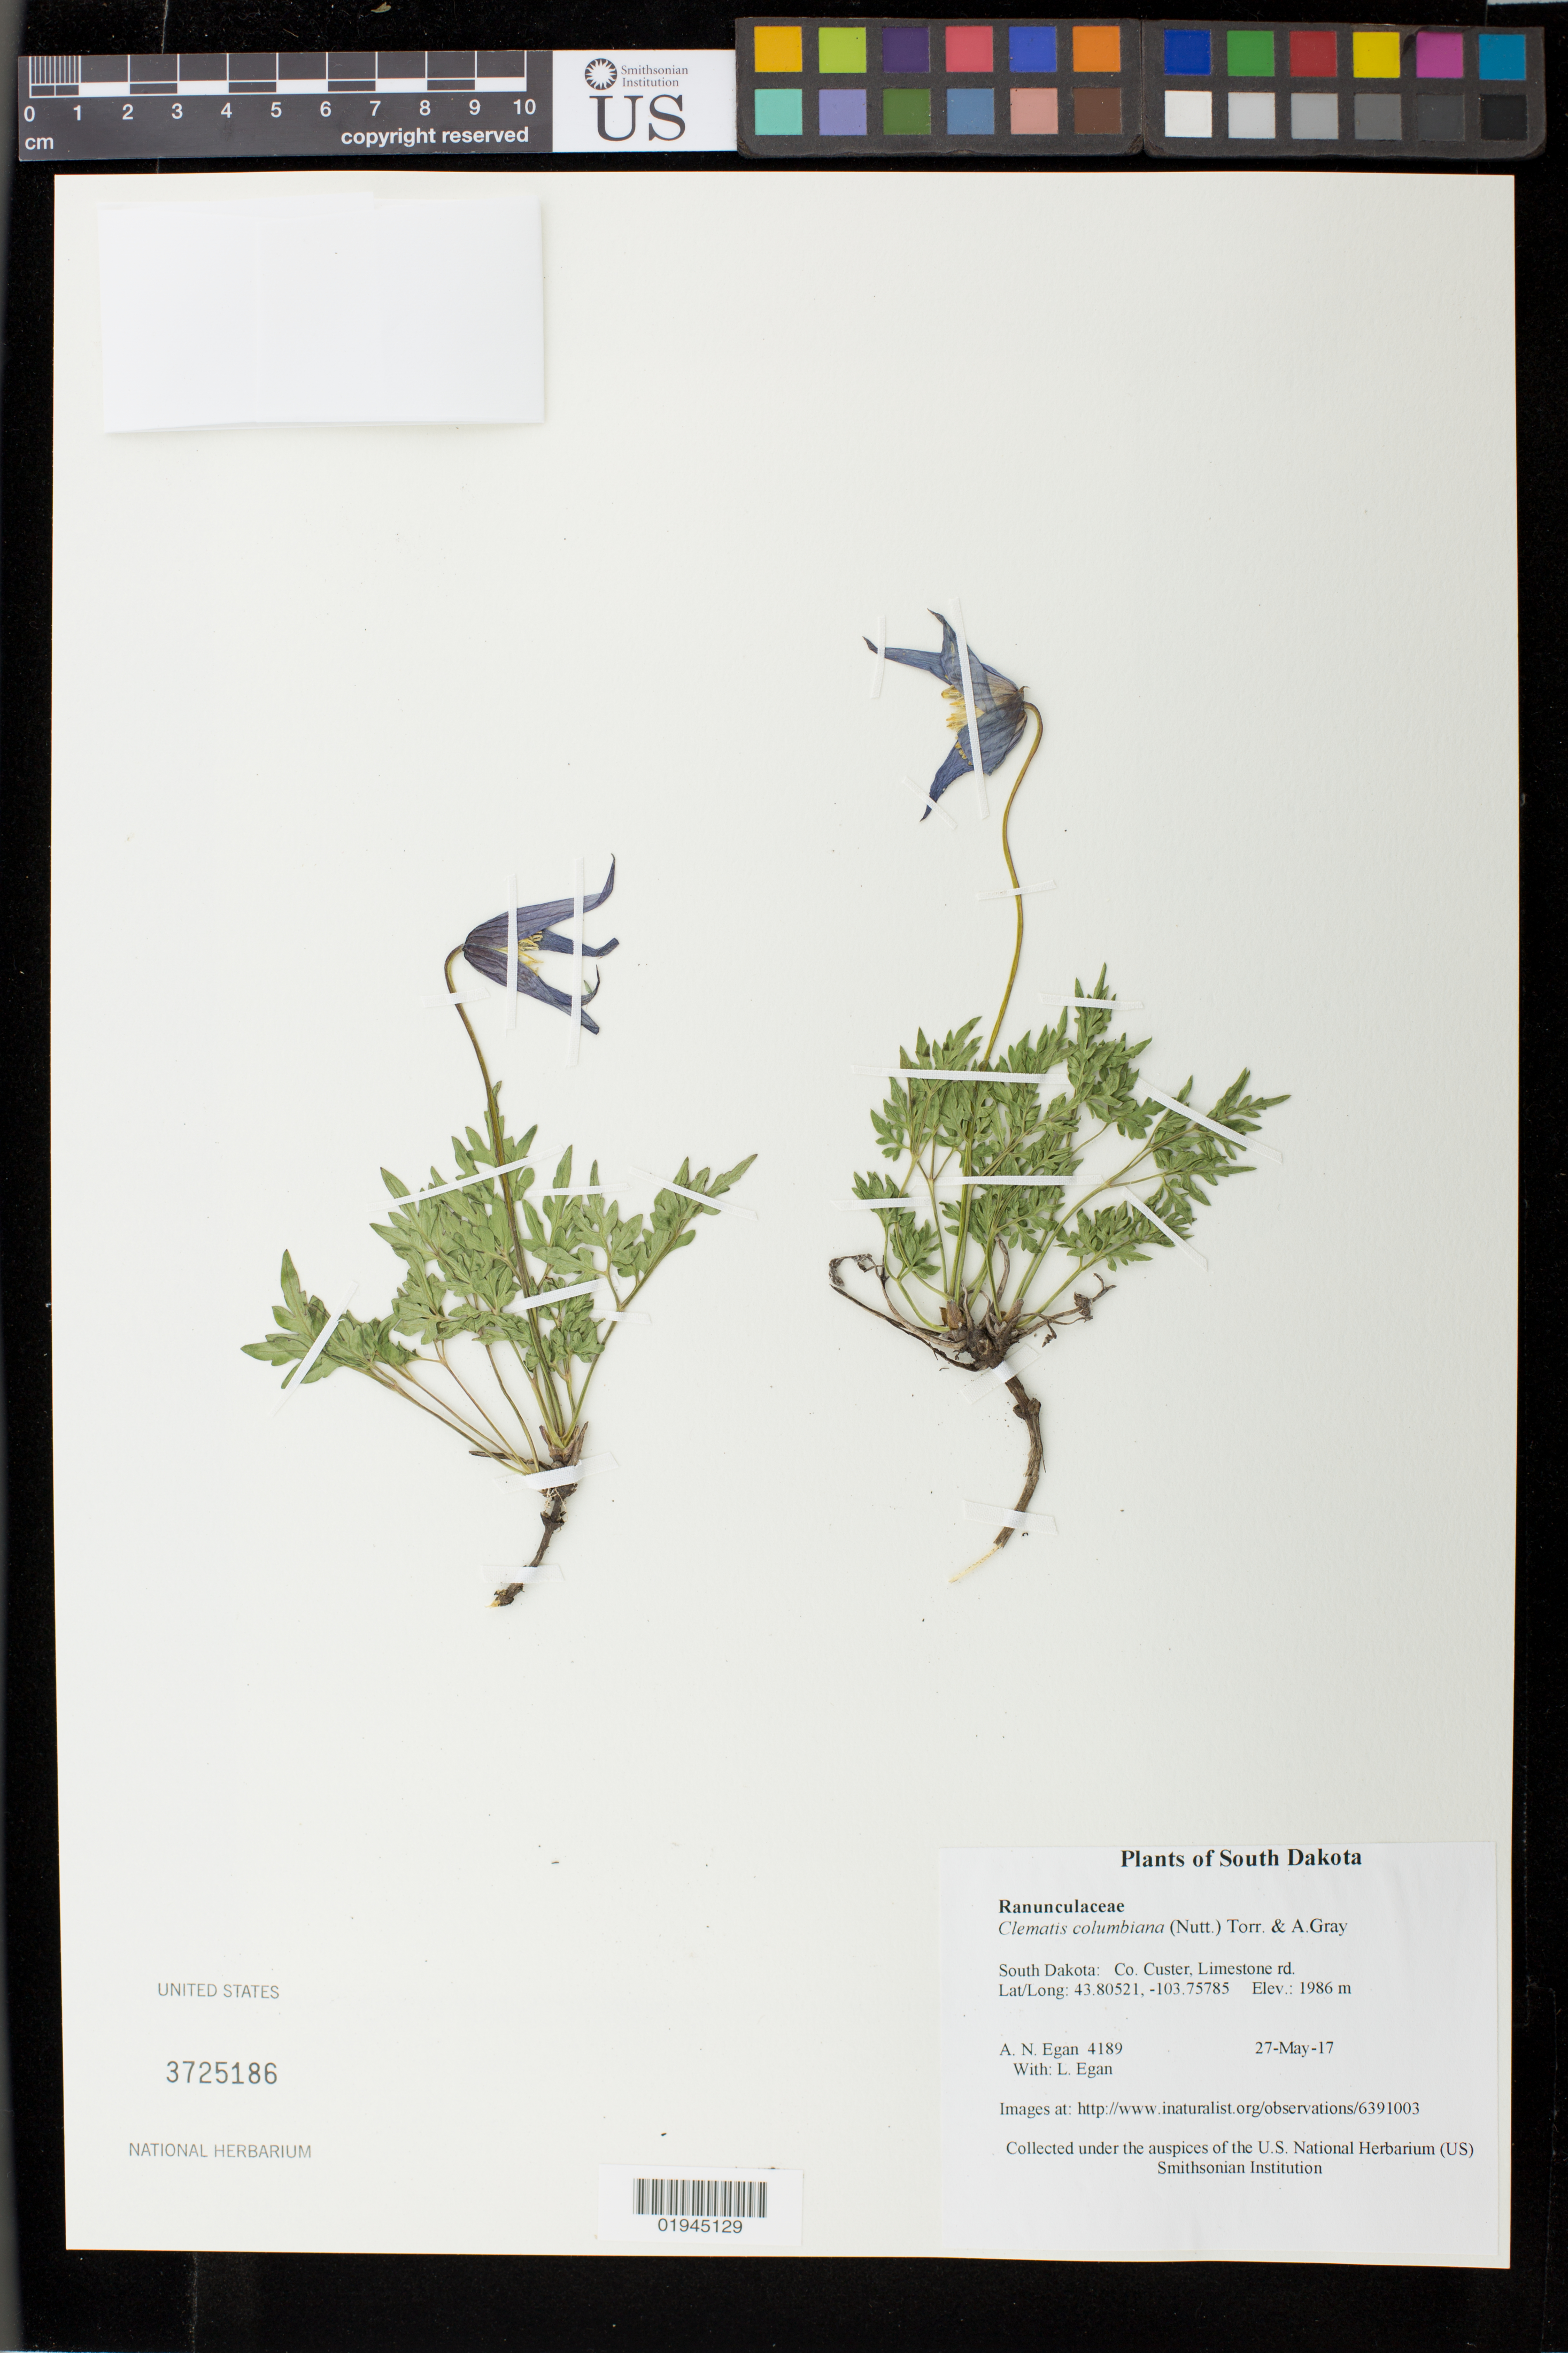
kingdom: Plantae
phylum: Tracheophyta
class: Magnoliopsida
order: Ranunculales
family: Ranunculaceae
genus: Clematis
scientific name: Clematis columbiana var. tenuiloba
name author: (A. Gray) J.S. Pringle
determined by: Strong, M. T., (US), Smithsonian Institution - National Museum of Natural History (UNITED STATES)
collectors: A. N. Egan & L. Egan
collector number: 4189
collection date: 2017-05-27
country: United States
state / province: South Dakota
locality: Custer, Limestone rd.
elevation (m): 1986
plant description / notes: http://www.inaturalist.org/observations/6391003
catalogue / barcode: US 3725186